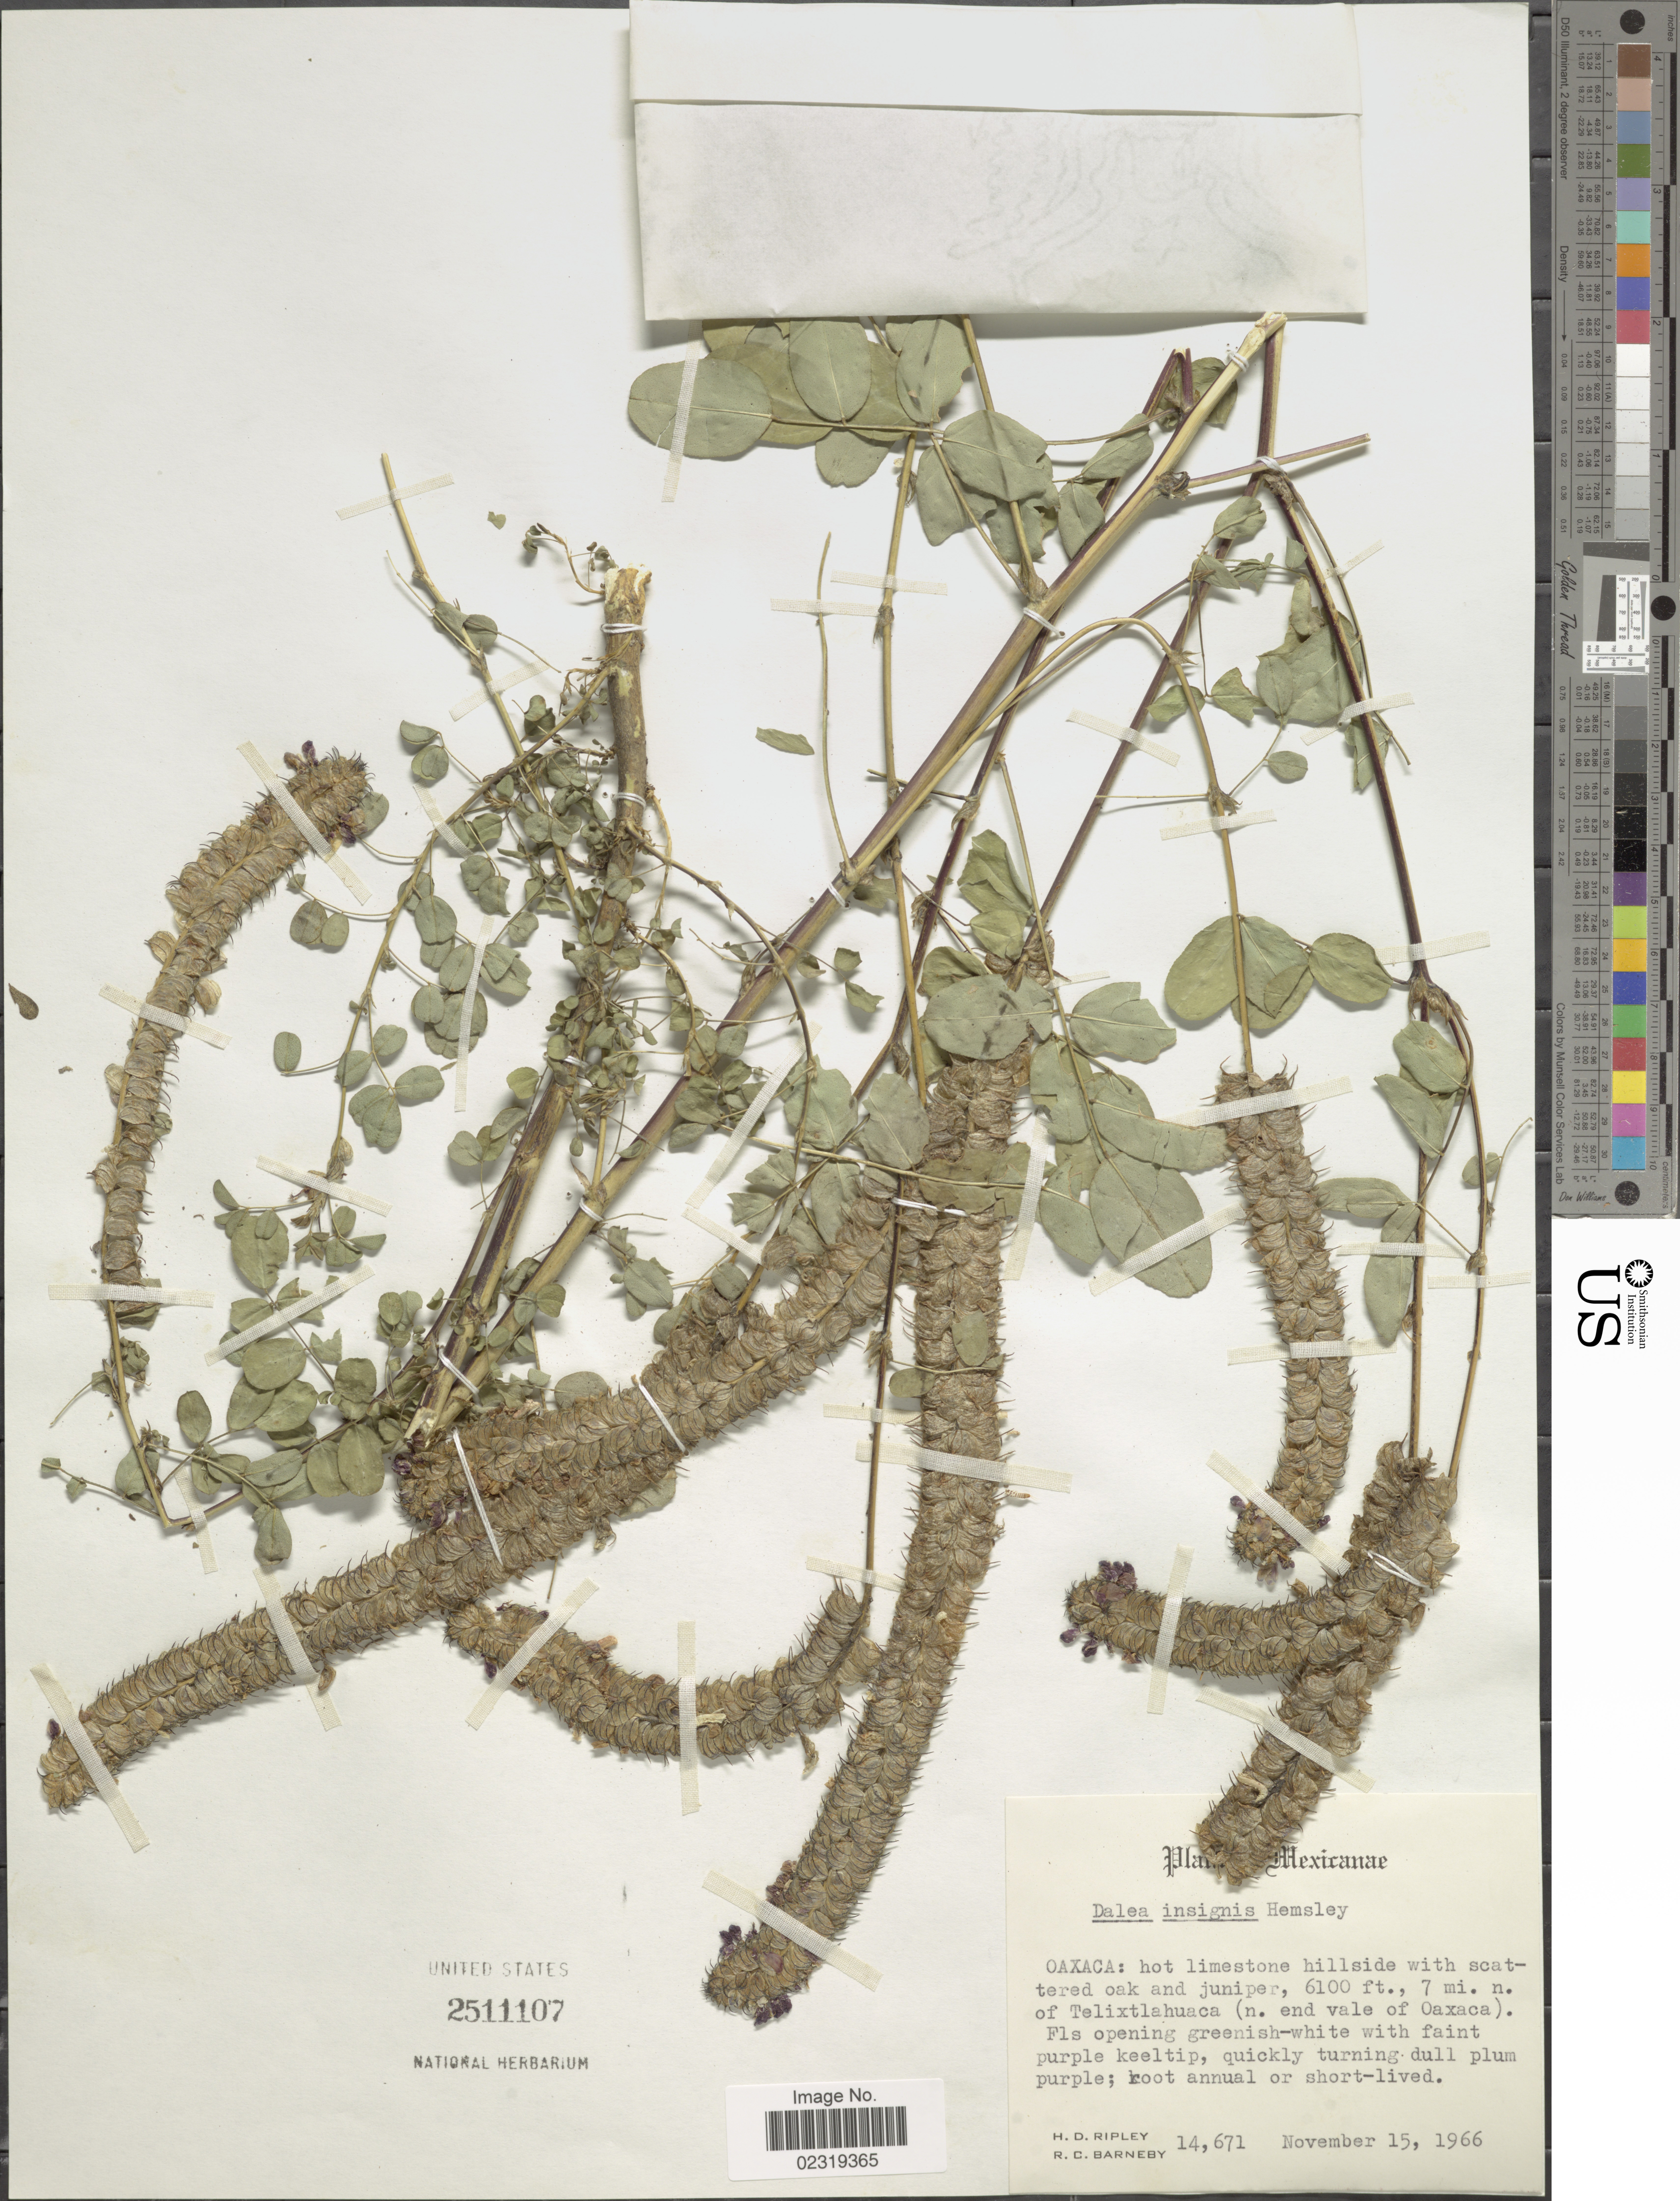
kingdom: Plantae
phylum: Tracheophyta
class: Magnoliopsida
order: Fabales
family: Fabaceae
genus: Dalea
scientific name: Dalea insignis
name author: Hemsl.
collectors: H. Ripley & R. C. Barneby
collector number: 14671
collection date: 1966-11-15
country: Mexico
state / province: Oaxaca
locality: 7 mi. n. of Telixtlahuaca (n. end vale of Oaxaca)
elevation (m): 1859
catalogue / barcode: US 2511107